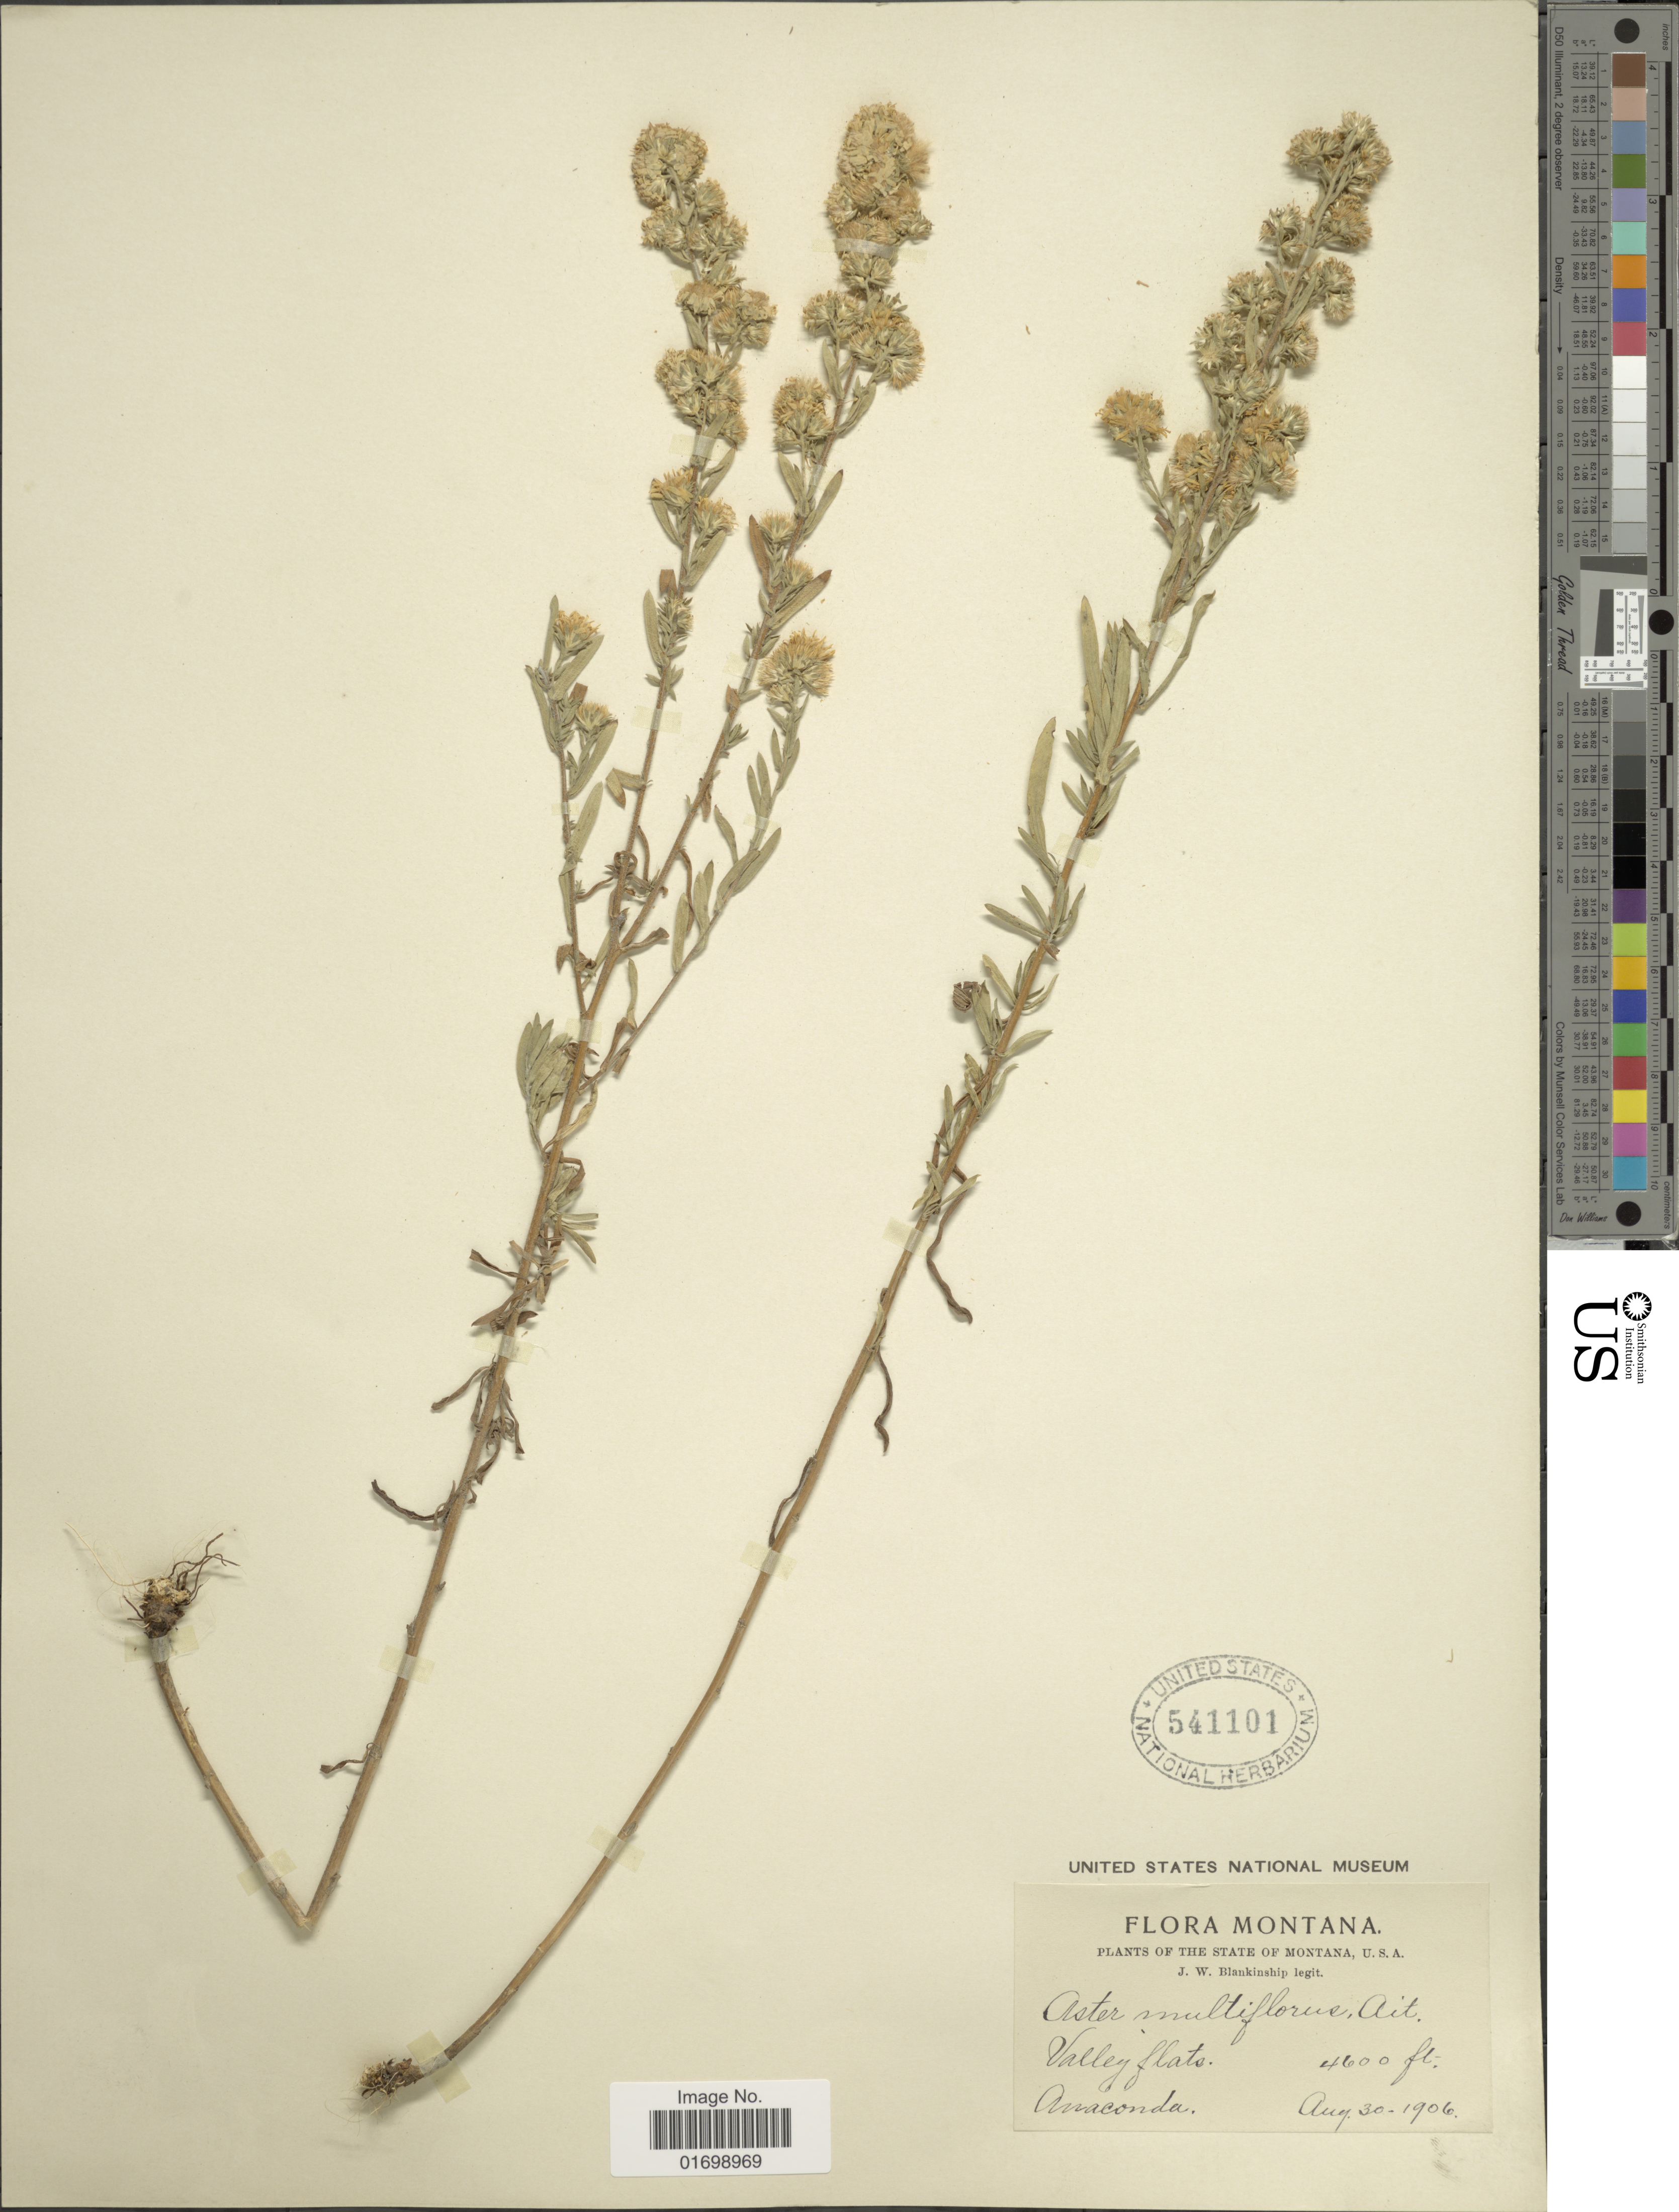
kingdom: Plantae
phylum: Tracheophyta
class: Magnoliopsida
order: Asterales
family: Asteraceae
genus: Symphyotrichum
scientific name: Symphyotrichum ericoides var. ericoides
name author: (L.) G.L. Nesom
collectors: J. W. Blankinship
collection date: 1906-08-30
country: United States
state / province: Montana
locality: State of Montana, Valley flats, Anaconda.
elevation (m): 1402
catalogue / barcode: US 541101